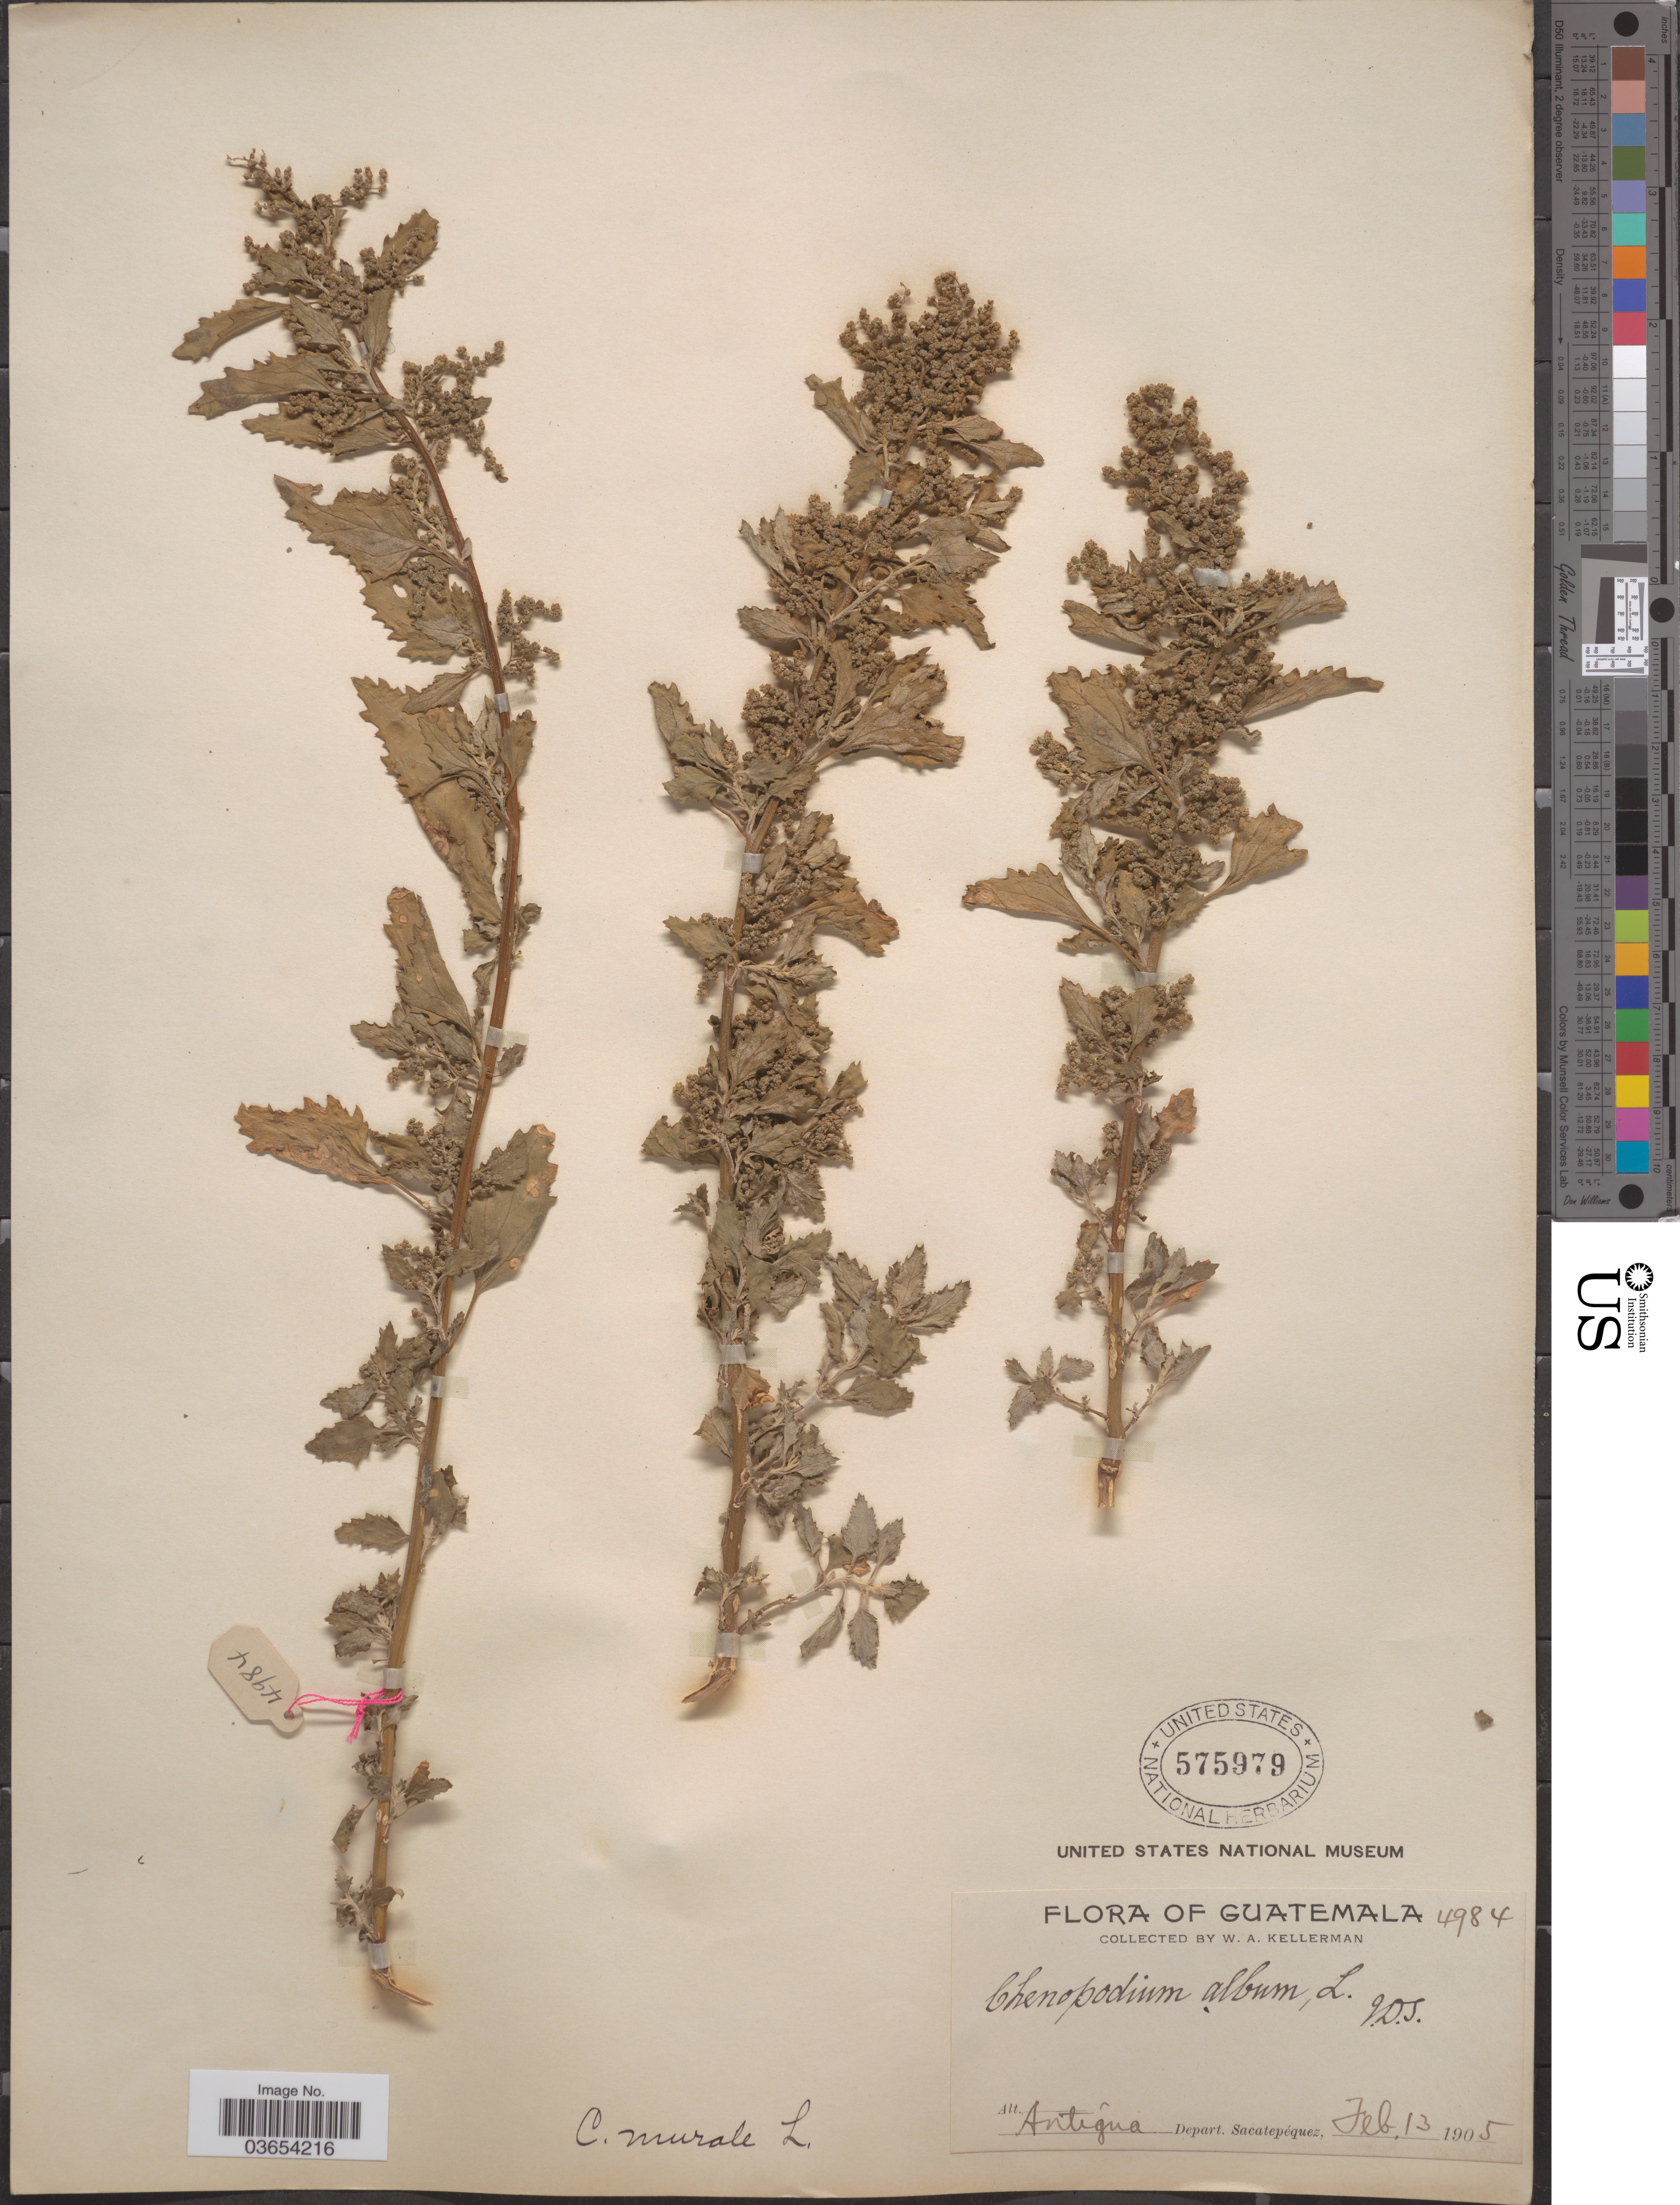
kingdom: Plantae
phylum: Tracheophyta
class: Magnoliopsida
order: Caryophyllales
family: Amaranthaceae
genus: Chenopodium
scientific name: Chenopodium murale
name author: L.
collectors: W. Kellerman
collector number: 4984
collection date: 1905-02-13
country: Guatemala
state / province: Sacatepéquez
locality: Antigua Depart. Sacatepéquez.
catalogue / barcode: US 575979